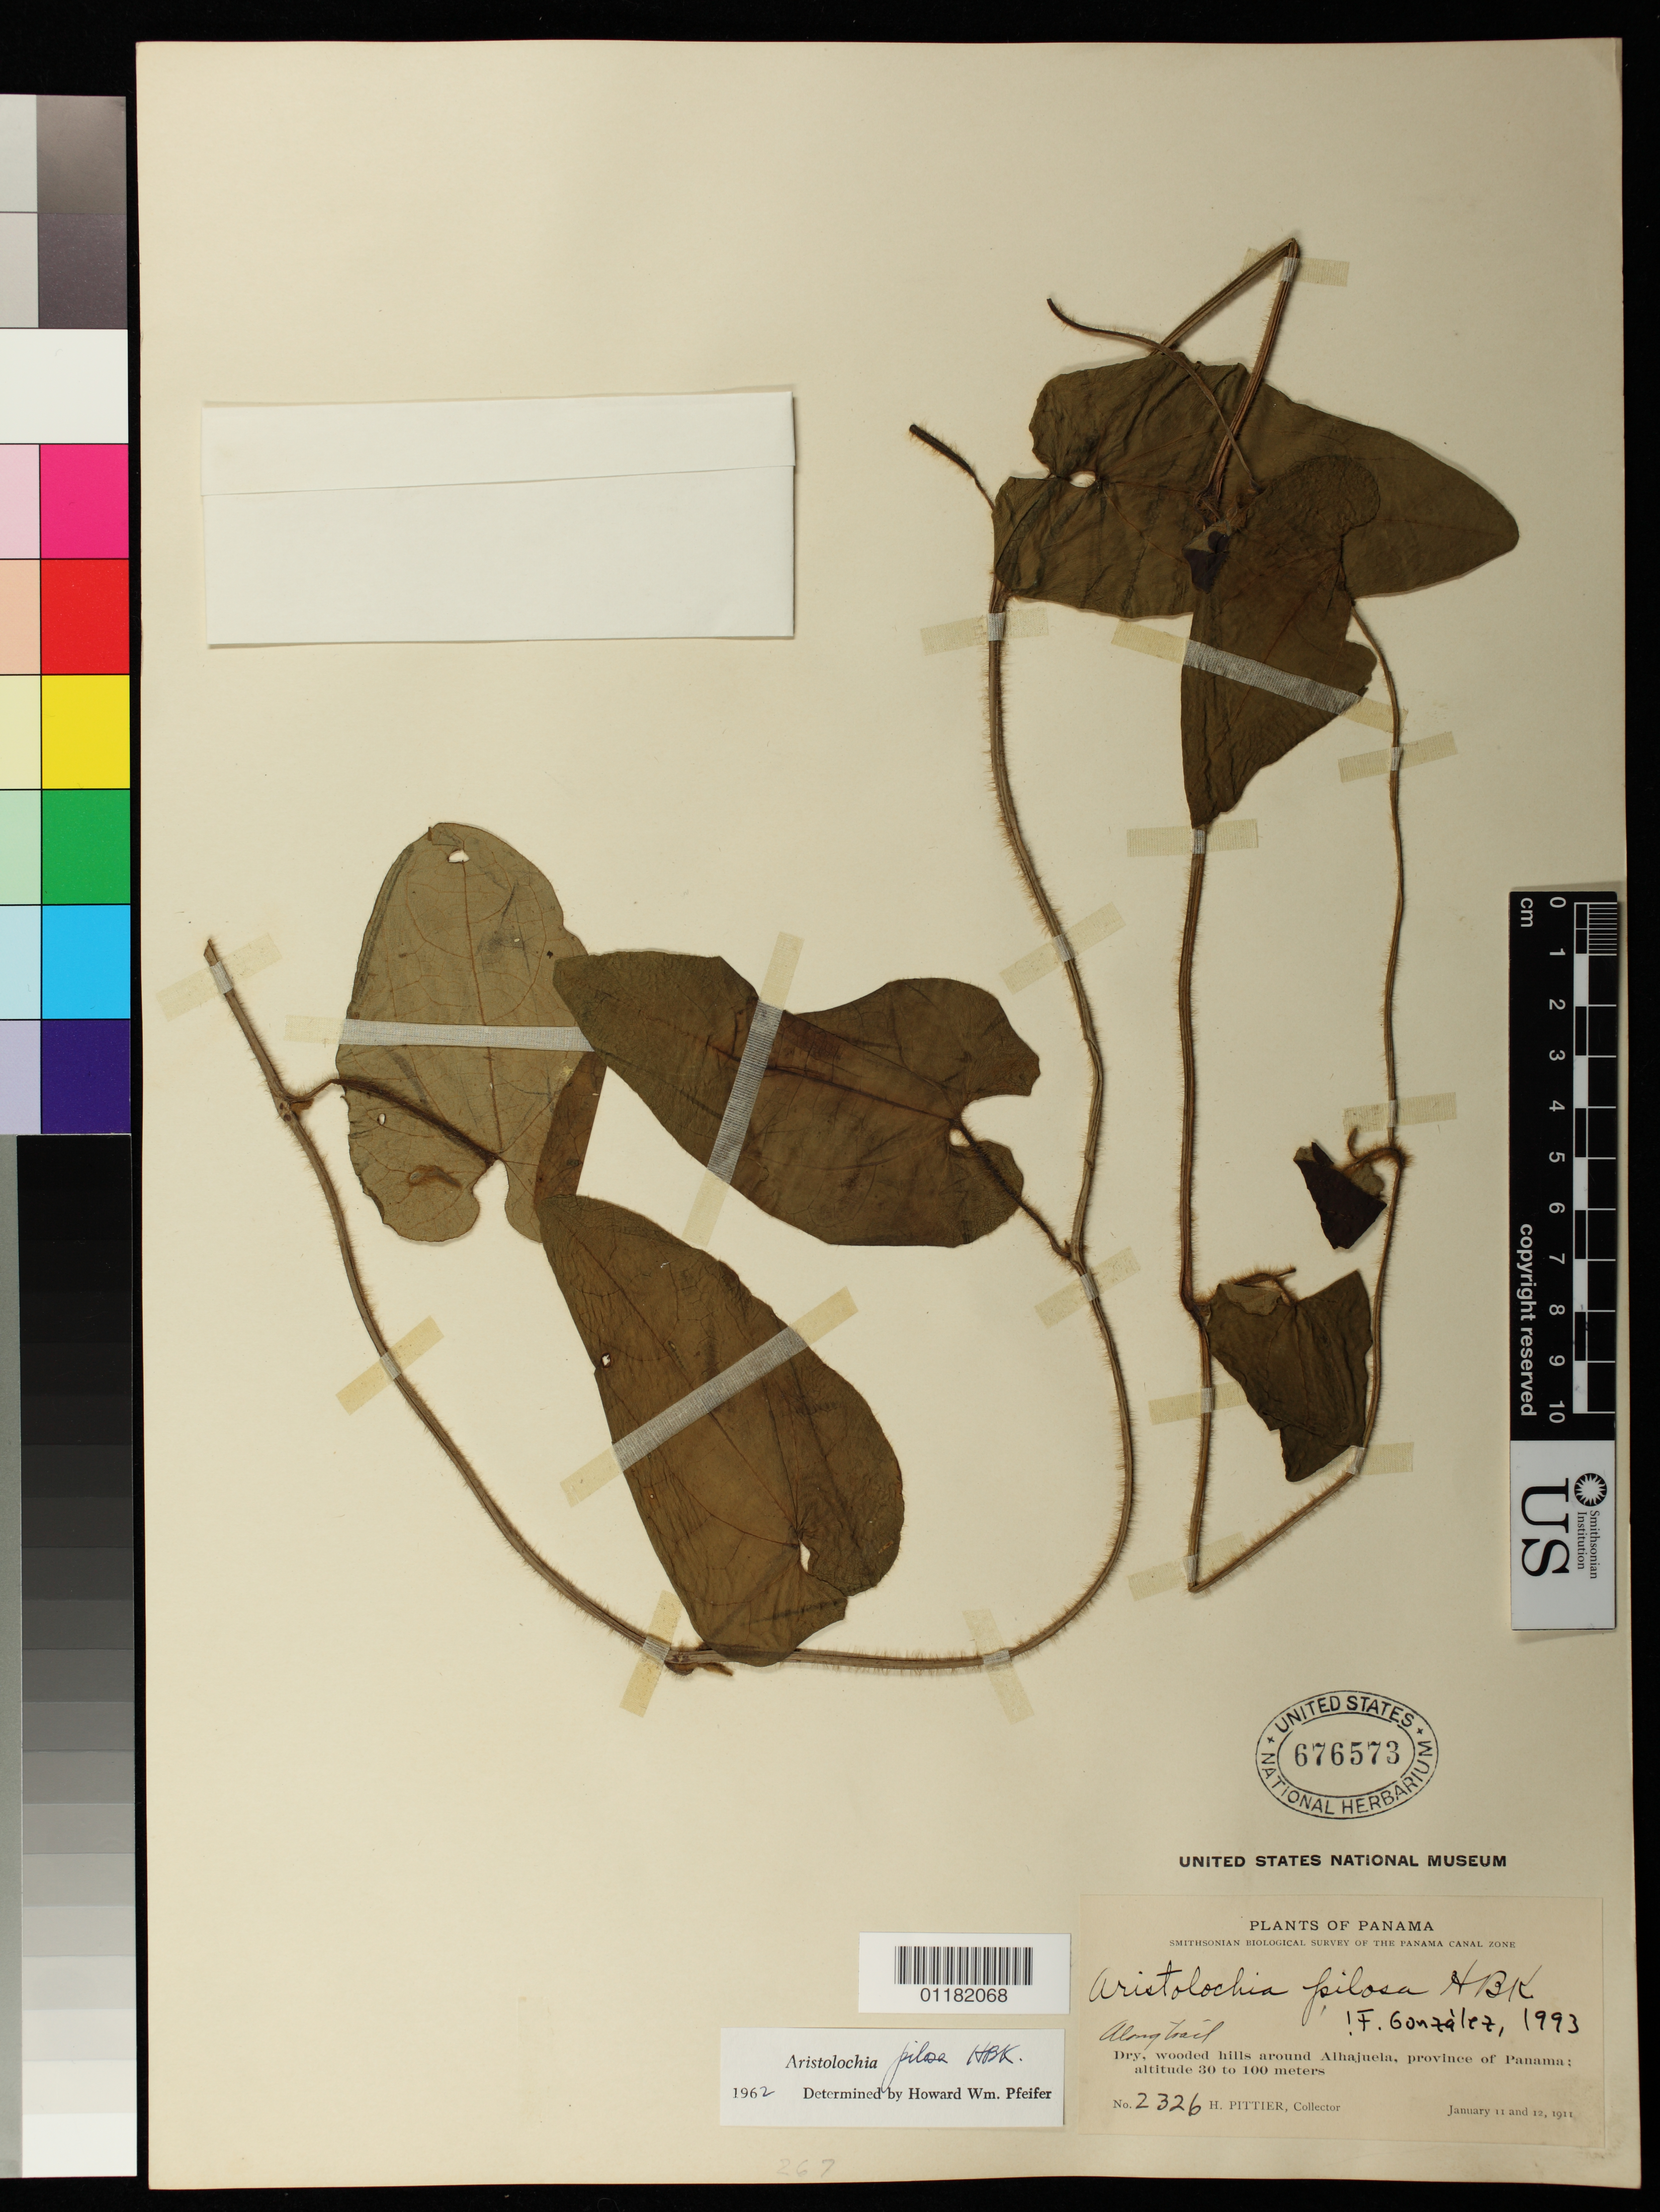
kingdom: Plantae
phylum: Tracheophyta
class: Magnoliopsida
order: Piperales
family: Aristolochiaceae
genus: Aristolochia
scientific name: Aristolochia pilosa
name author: Kunth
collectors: H. F. Pittier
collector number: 2326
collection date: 1911-01-11/1911-01-12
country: Panama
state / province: Panamá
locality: Along trail. Dry, wooded hills around Alajuela, province of Panama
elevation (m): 30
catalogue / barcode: US 676573